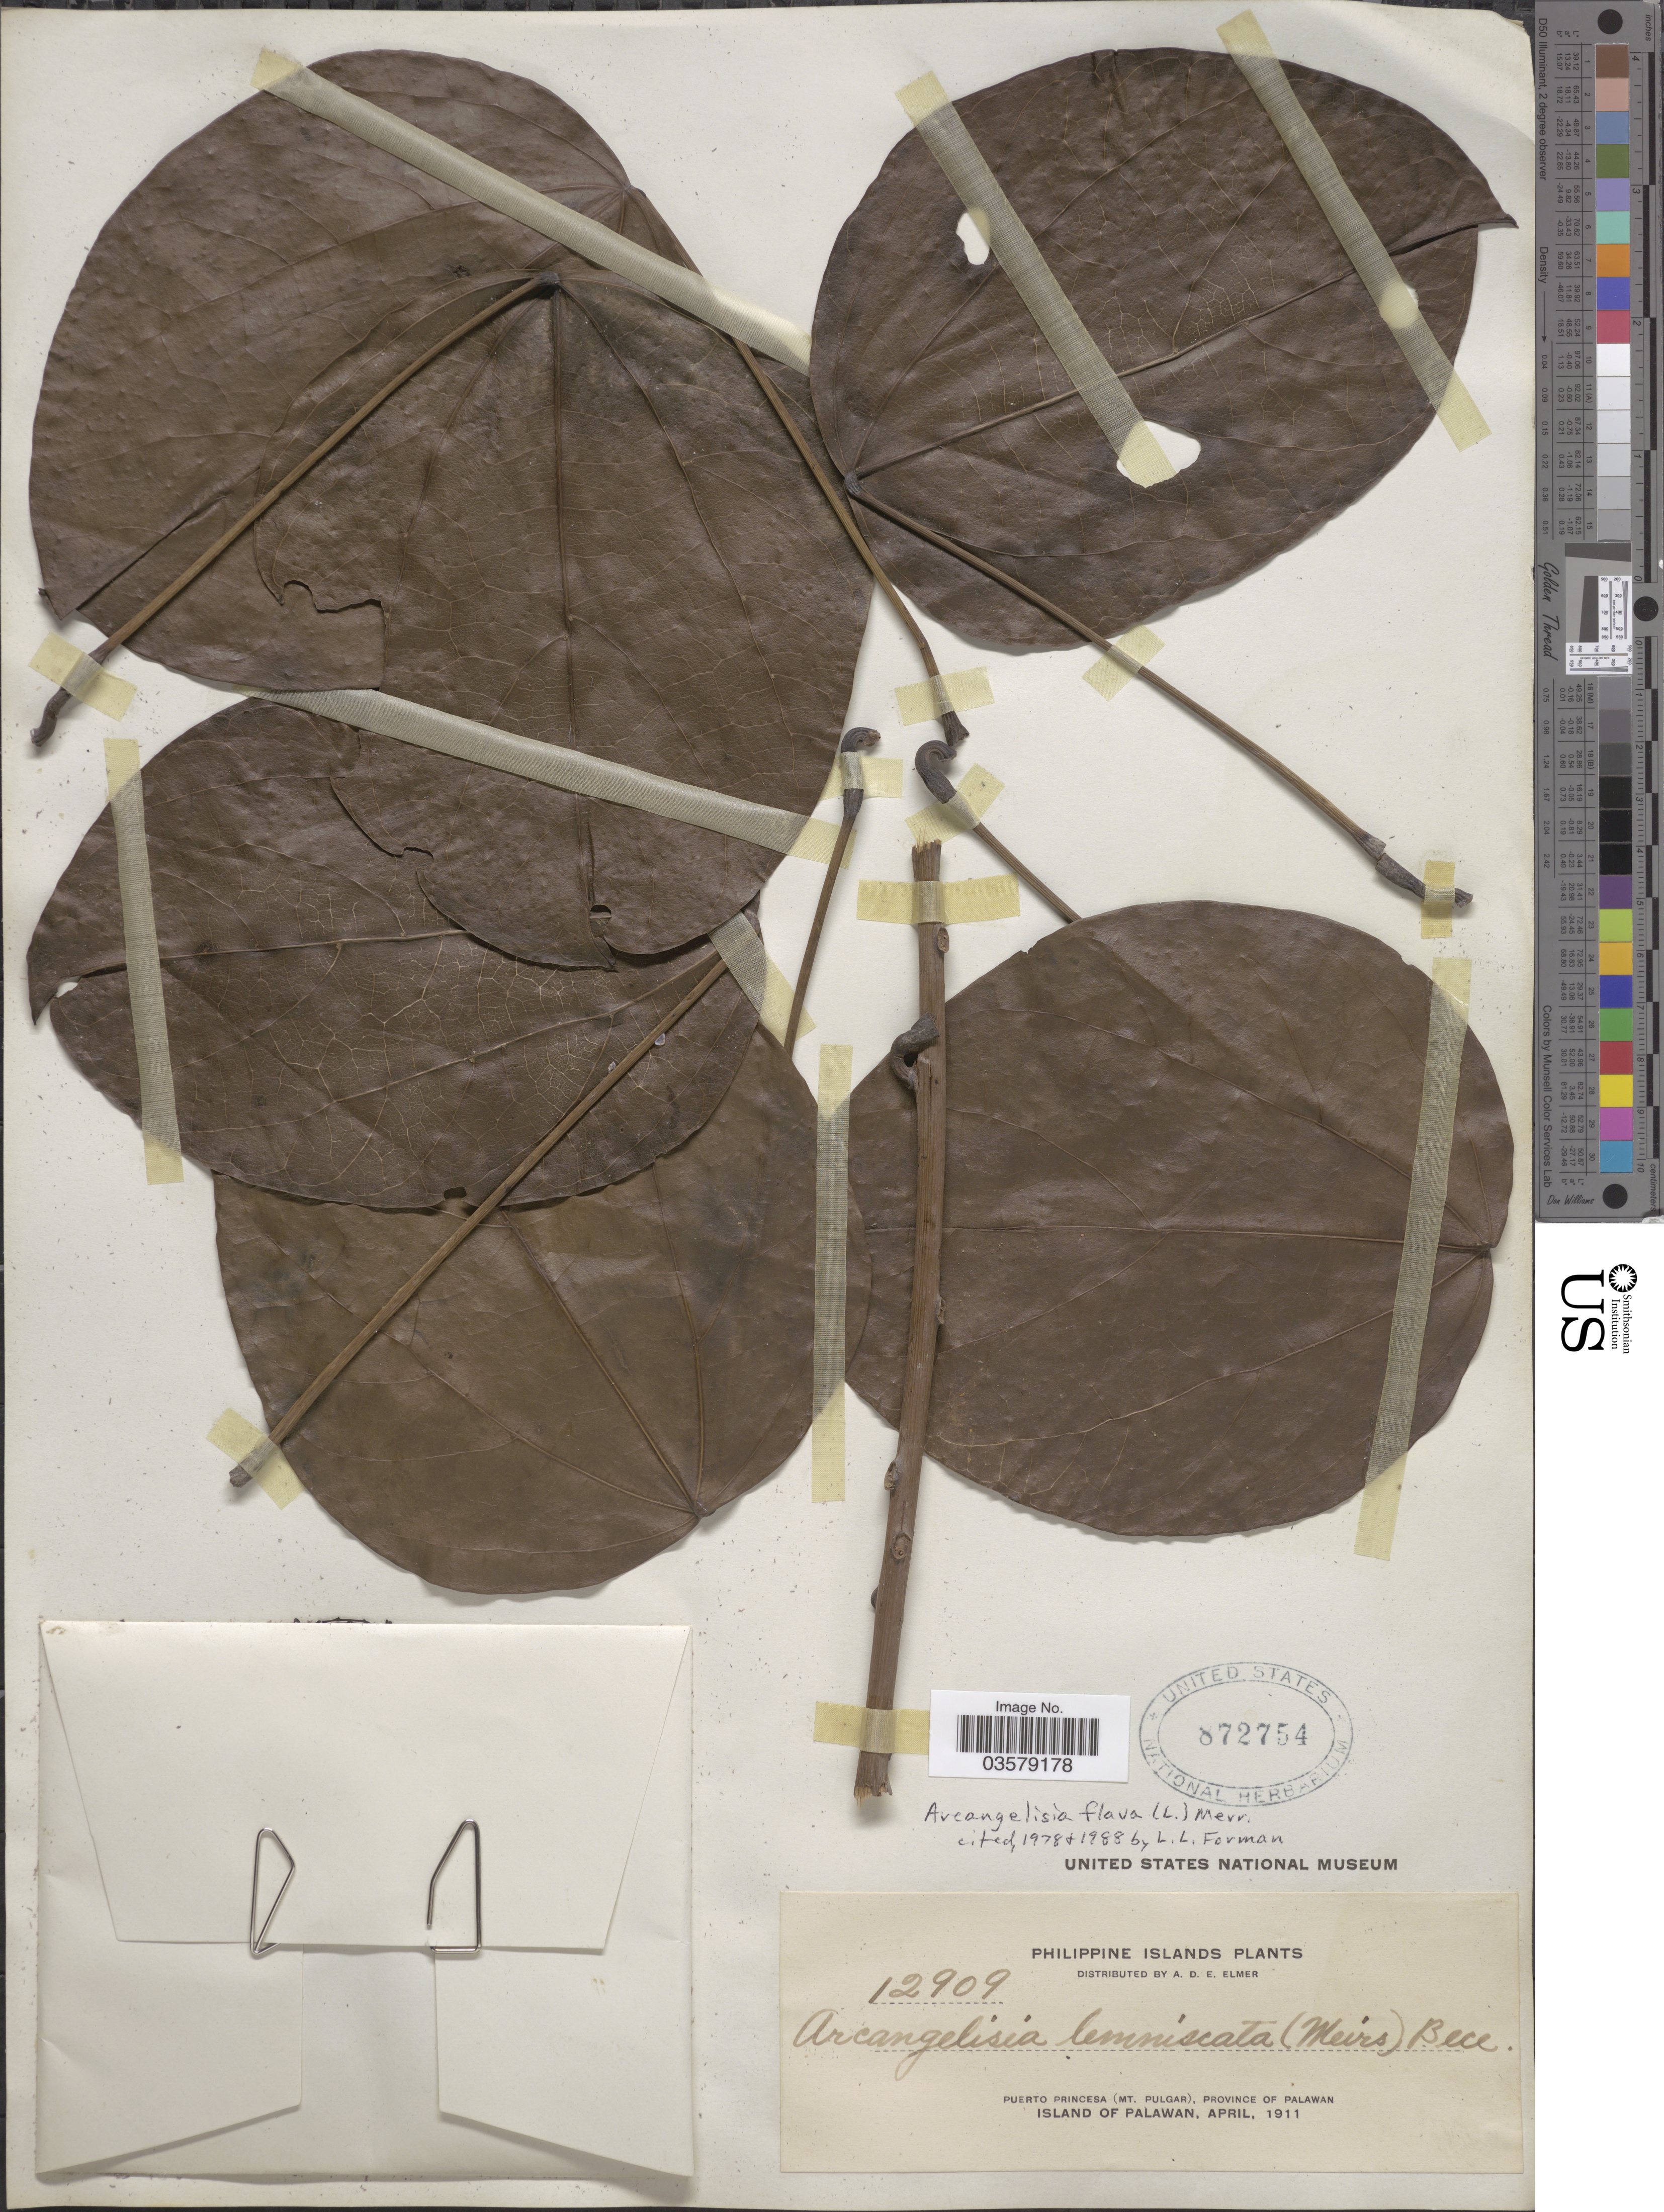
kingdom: Plantae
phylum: Tracheophyta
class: Magnoliopsida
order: Ranunculales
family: Menispermaceae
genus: Arcangelisia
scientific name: Arcangelisia flava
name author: (L.) Merr.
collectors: A. D. E. Elmer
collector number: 12909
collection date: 1911-04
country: Philippines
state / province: Mimaropa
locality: Philippine Islands. Puerto Princesa (Mt. Pulgar), Province of Palawan, Island of Palawan.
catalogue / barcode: US 872754